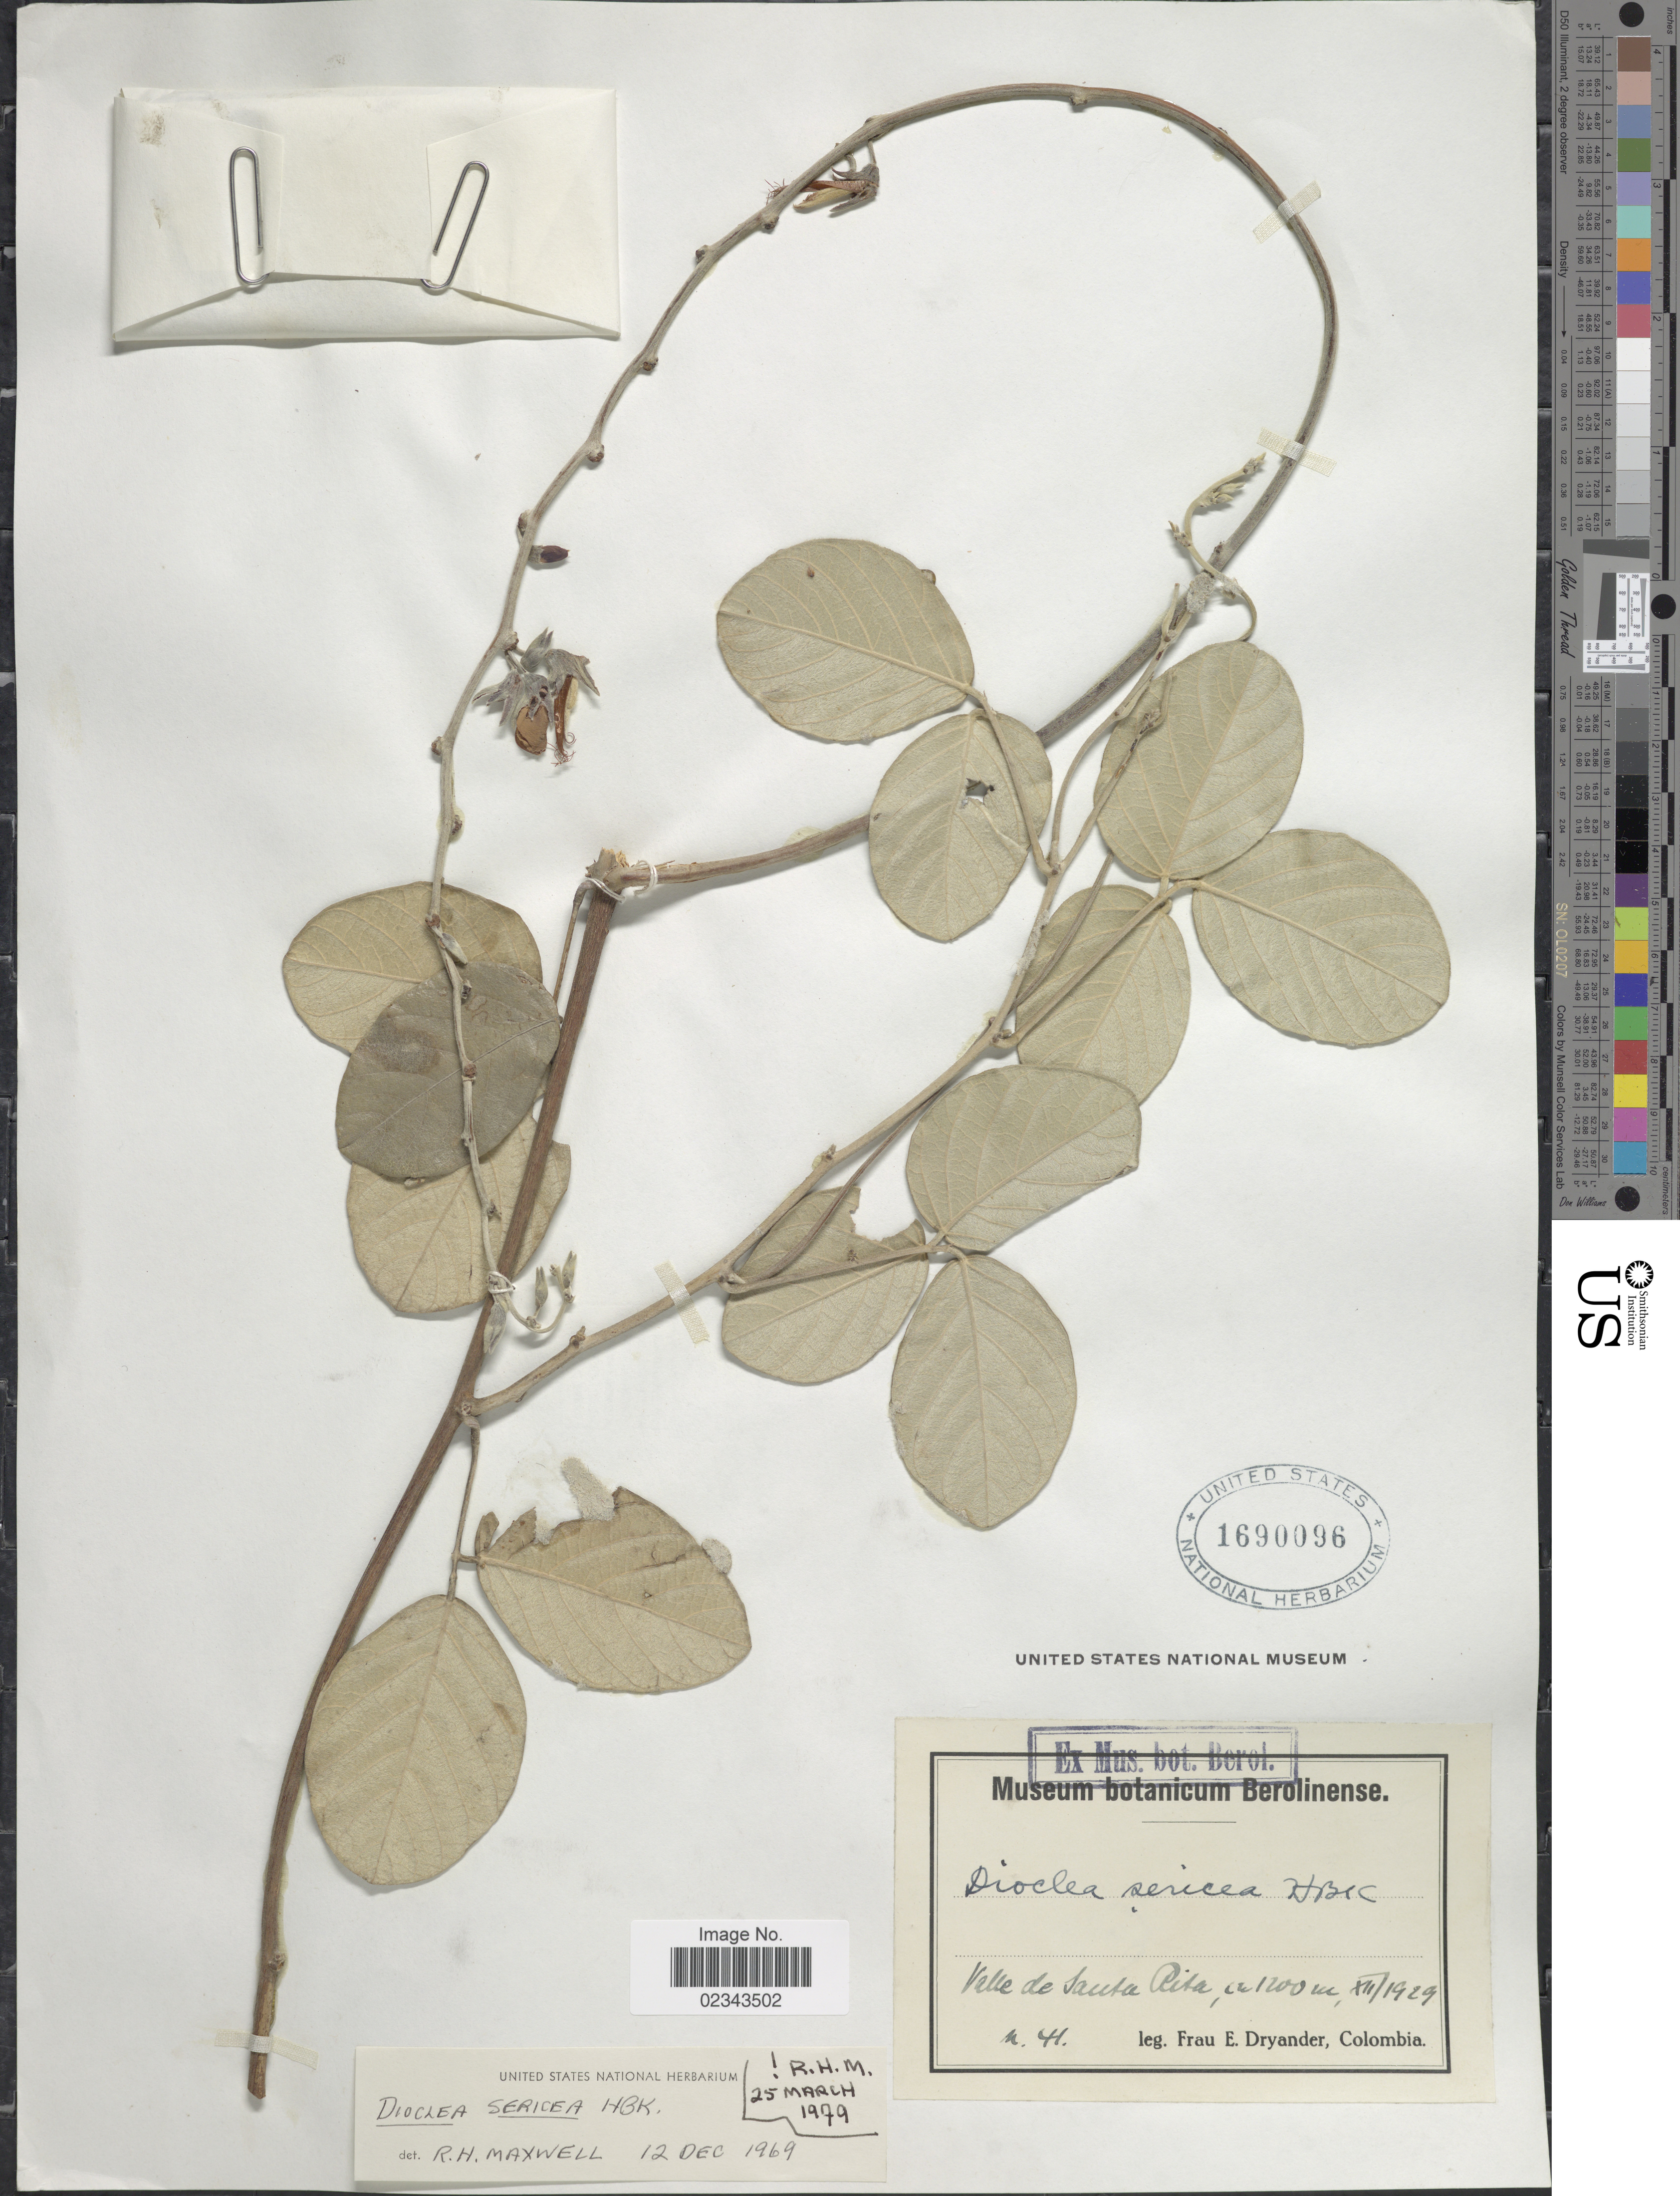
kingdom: Plantae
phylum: Tracheophyta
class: Magnoliopsida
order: Fabales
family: Fabaceae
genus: Dioclea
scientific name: Dioclea sericea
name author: Kunth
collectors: F. Dryander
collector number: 41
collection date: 1929-12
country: Colombia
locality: Valle de Santa Rita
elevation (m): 1200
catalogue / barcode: US 1690096